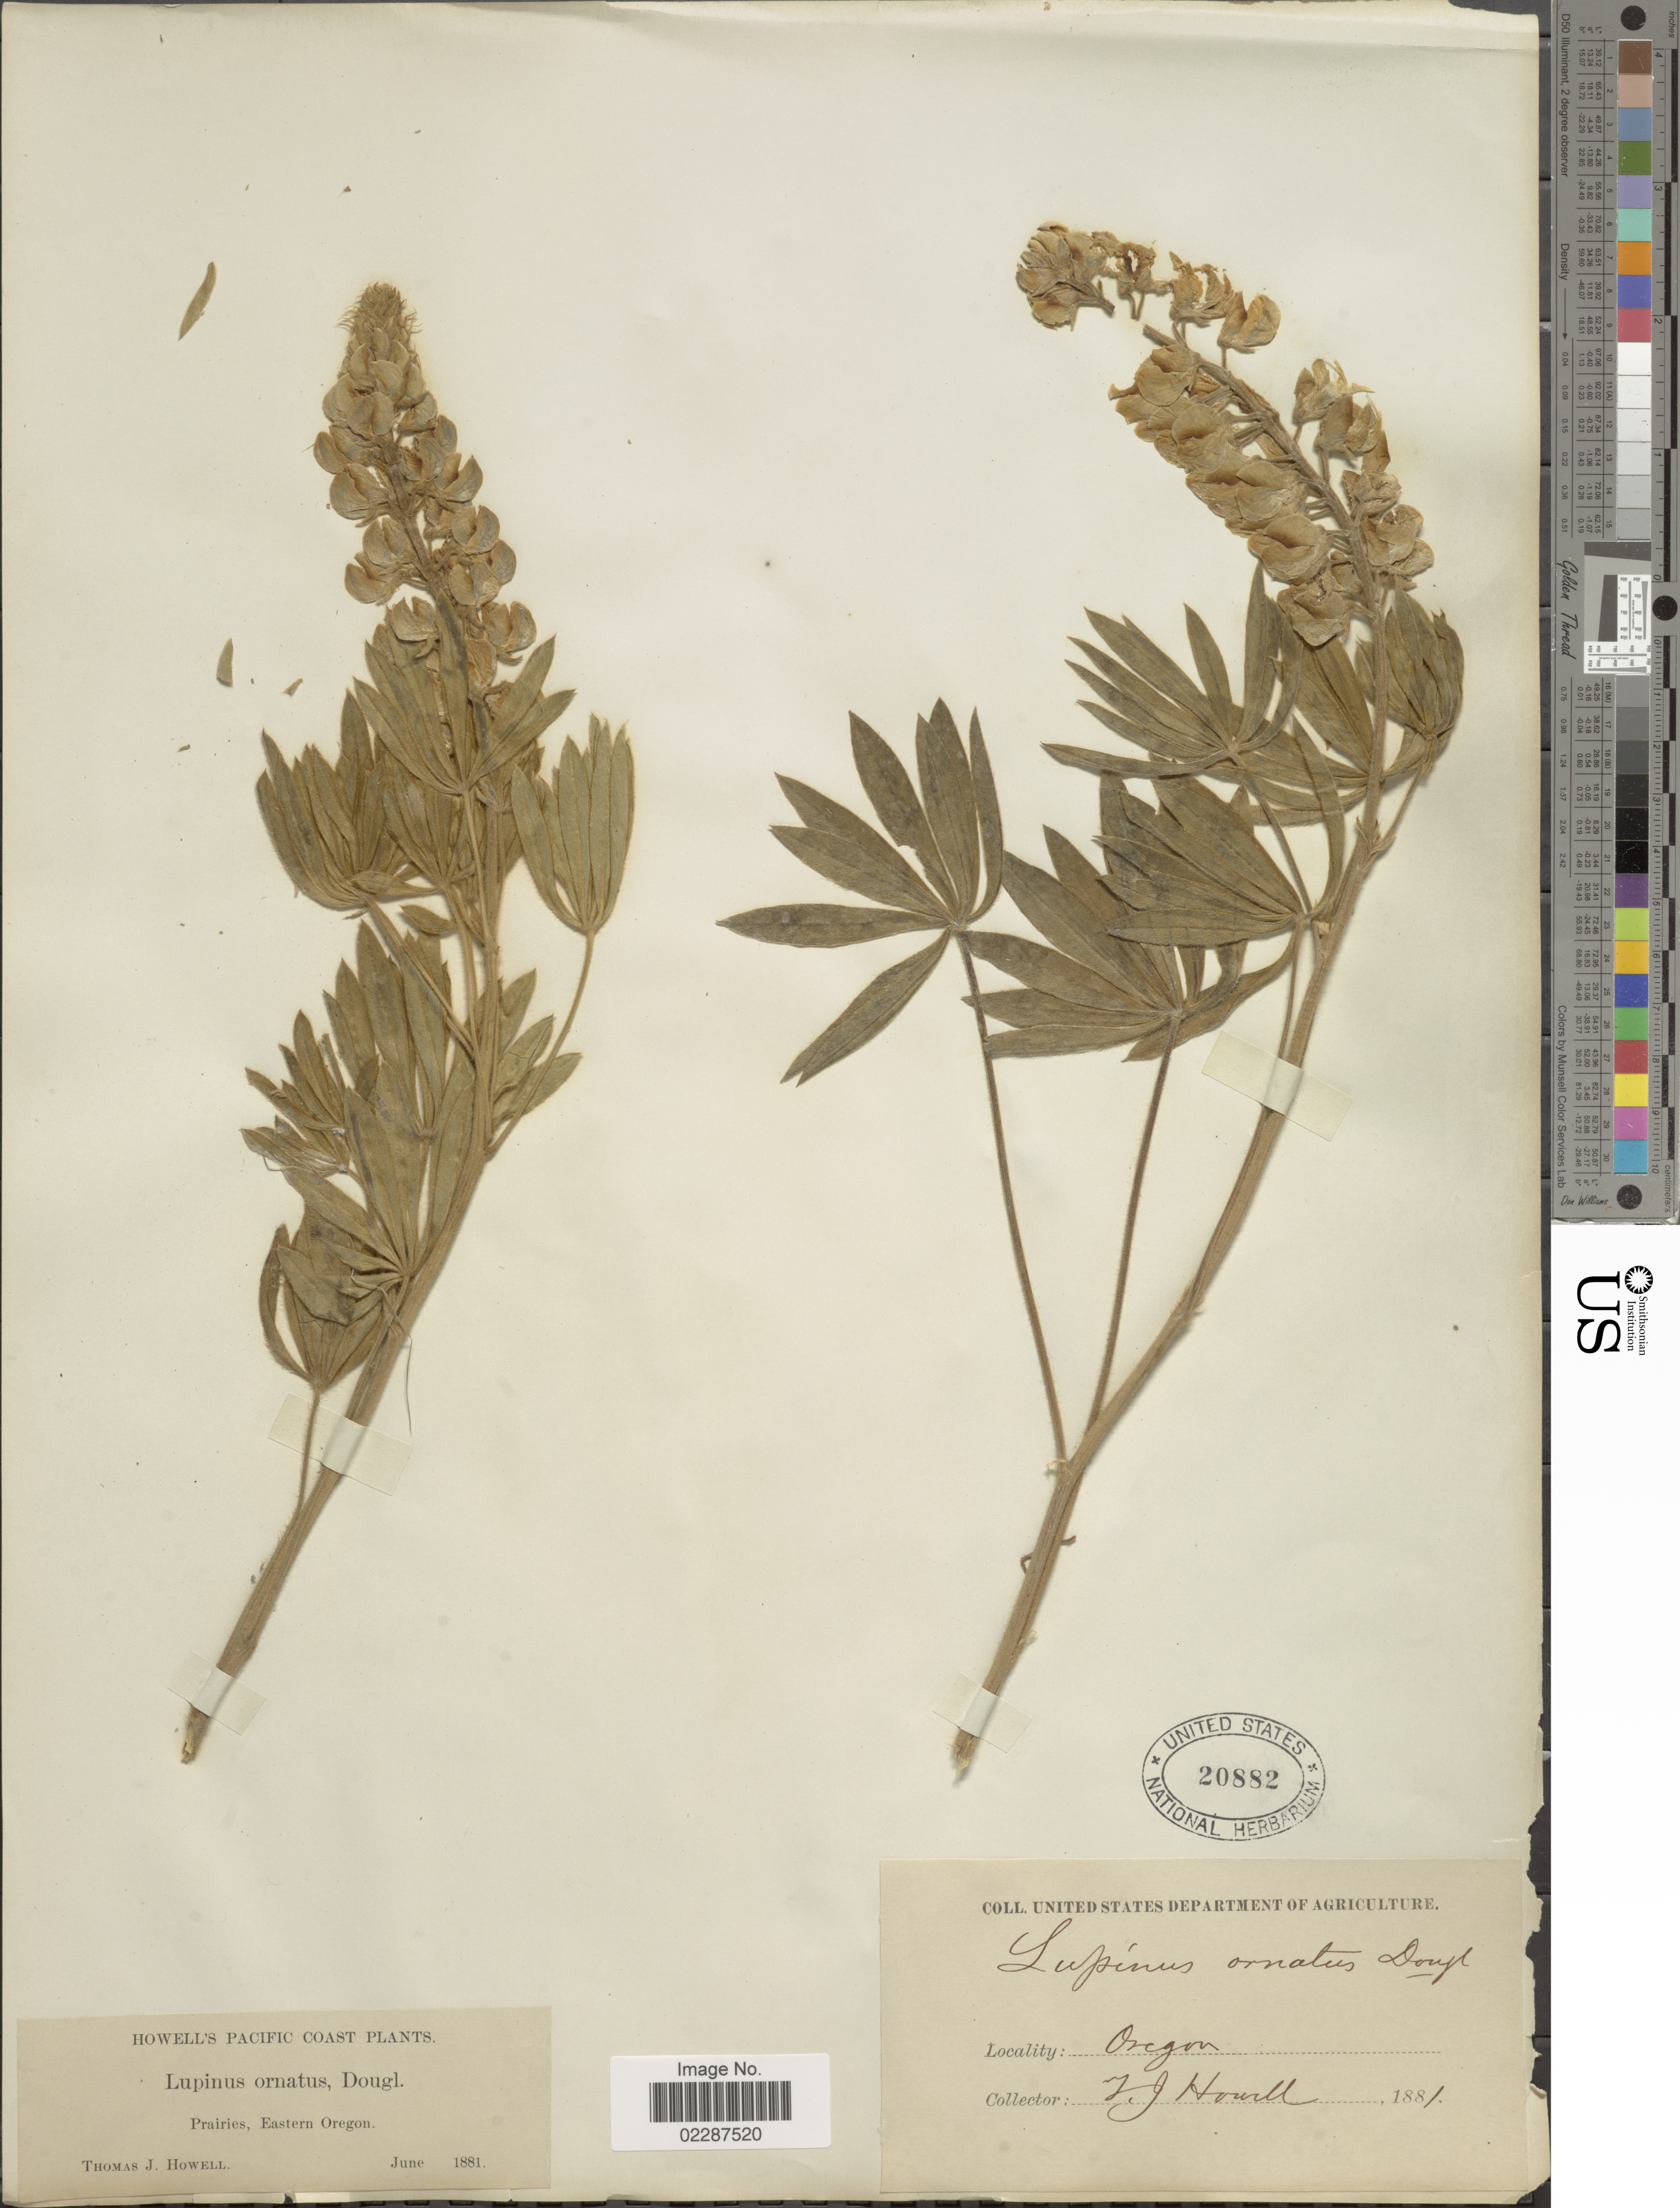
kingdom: Plantae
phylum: Tracheophyta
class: Magnoliopsida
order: Fabales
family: Fabaceae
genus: Lupinus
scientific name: Lupinus sericeus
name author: Pursh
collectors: T. J. Howell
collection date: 1881-06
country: United States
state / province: Oregon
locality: Prairies, Eastern Oregon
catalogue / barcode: US 20882